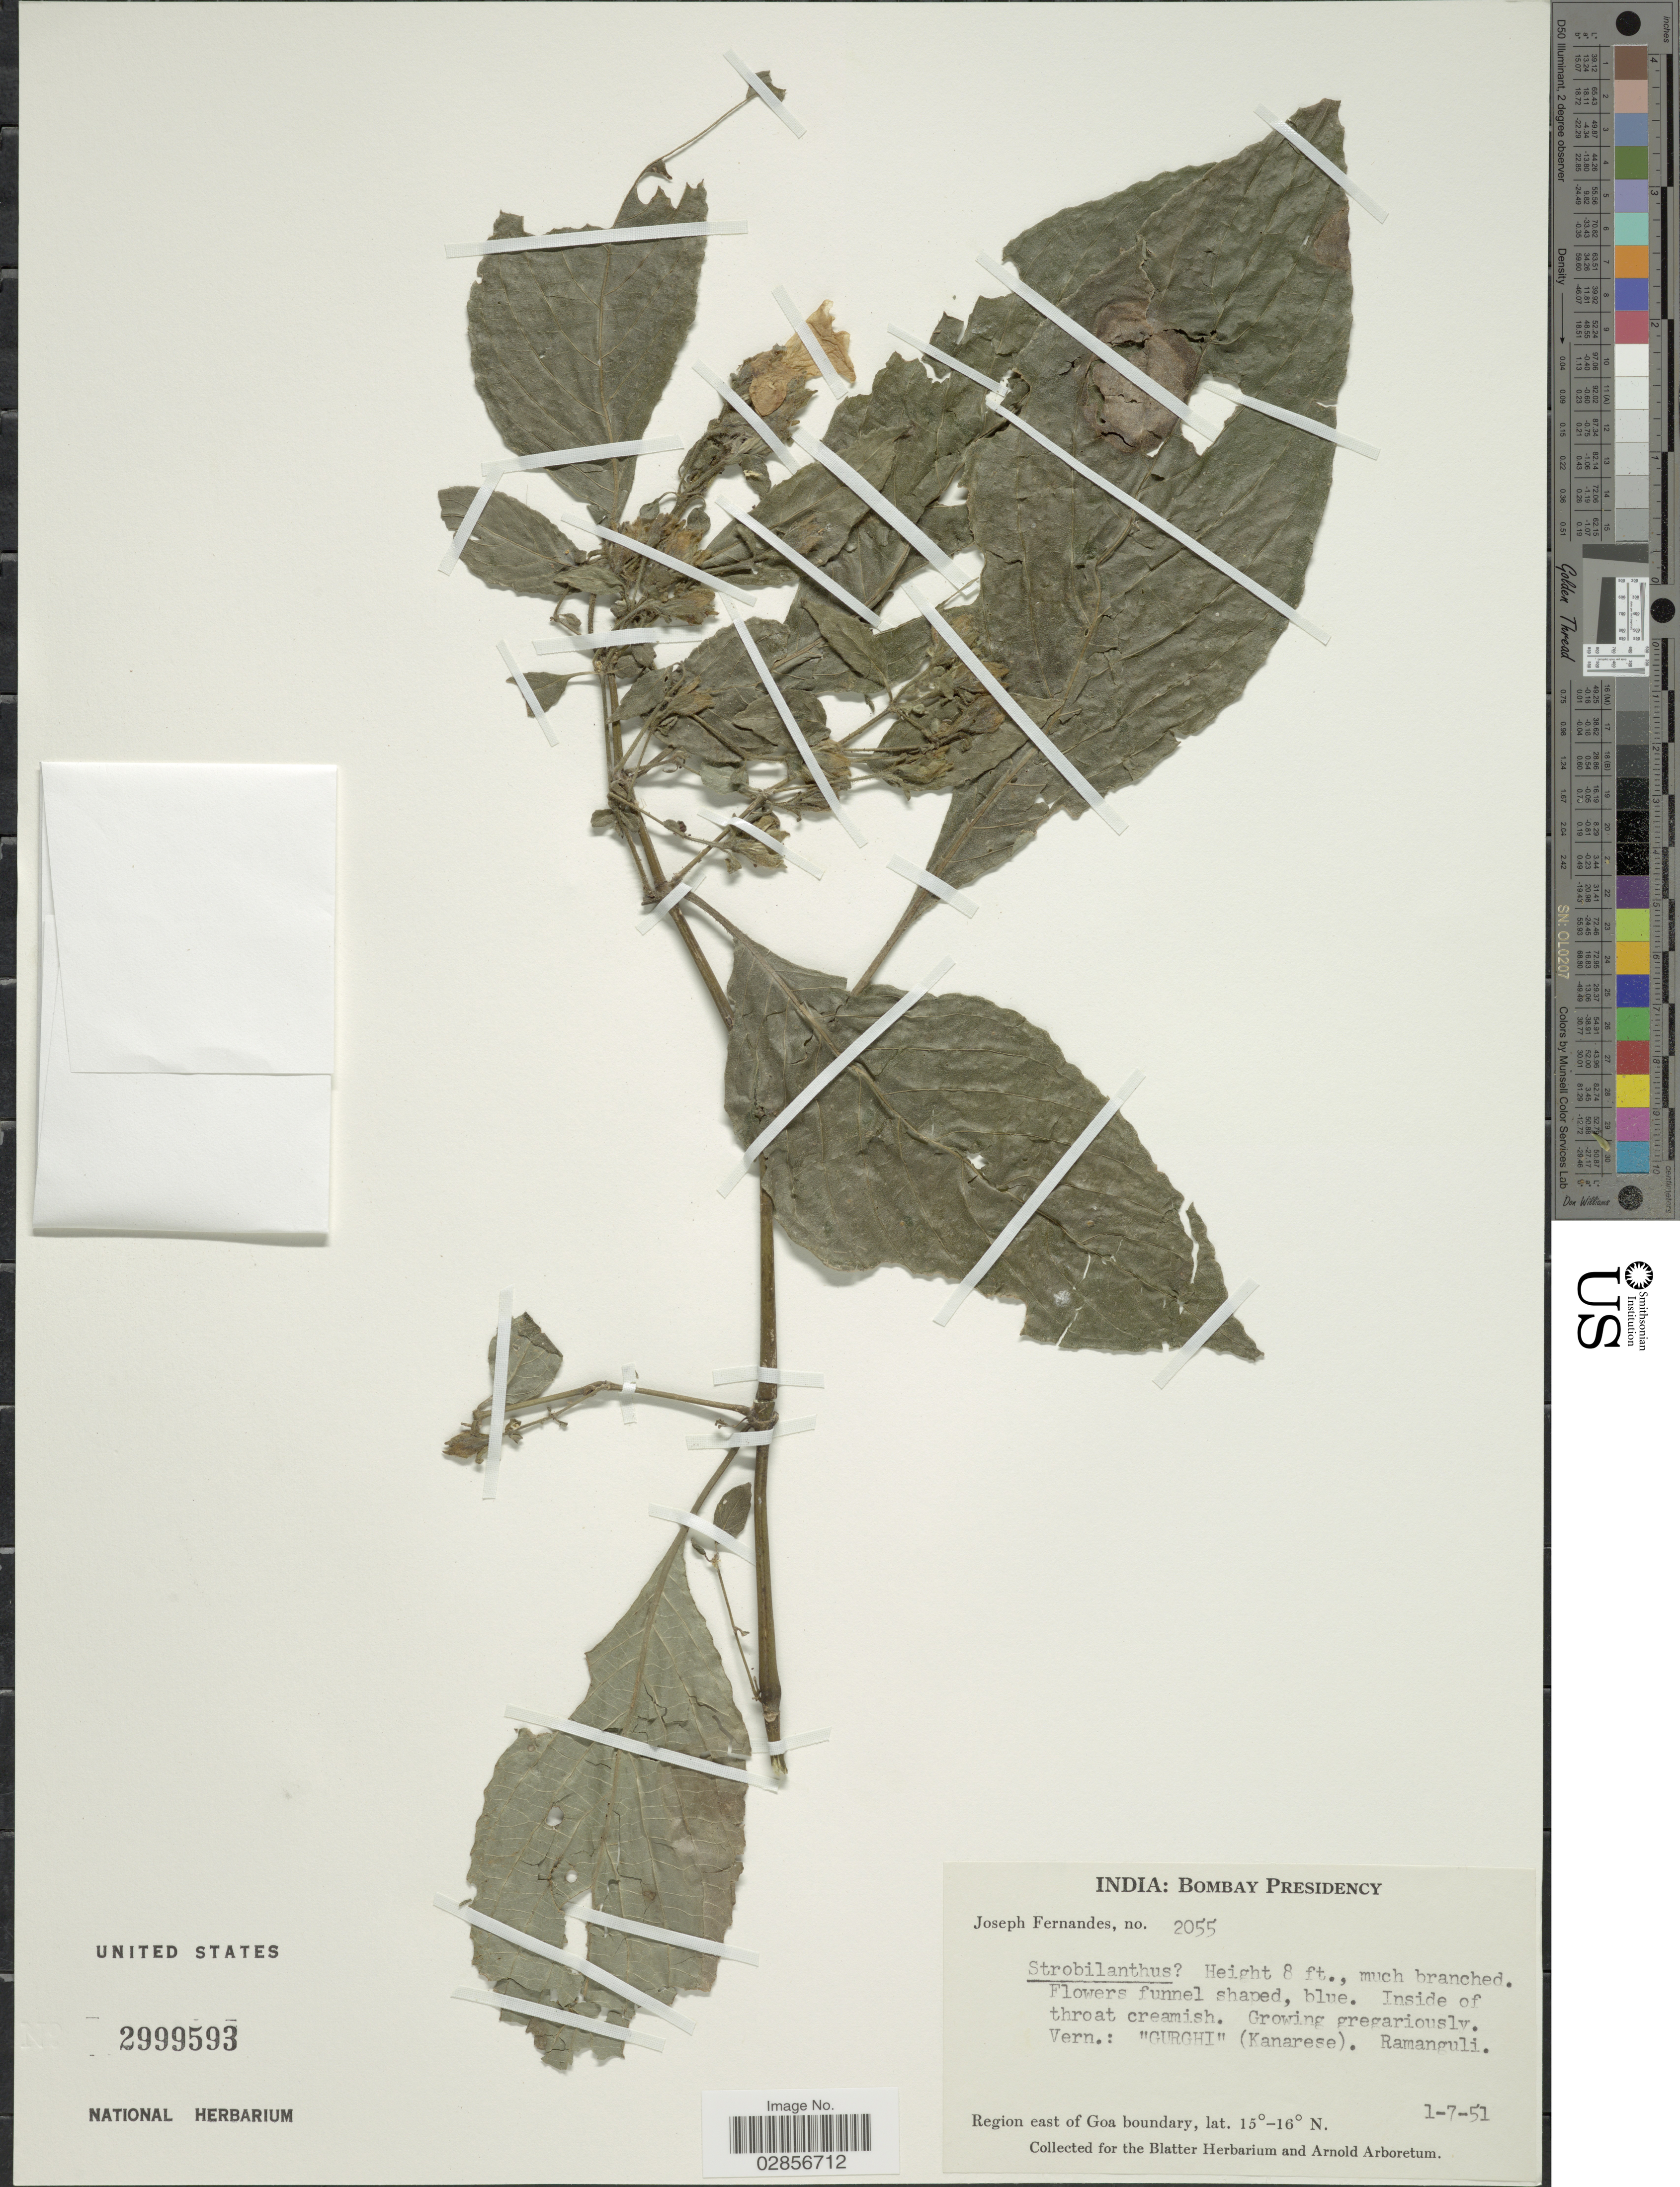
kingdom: Plantae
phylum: Tracheophyta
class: Magnoliopsida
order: Lamiales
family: Acanthaceae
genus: Strobilanthes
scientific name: Strobilanthes sp.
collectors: J. Fernandes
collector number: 2055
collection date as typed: Transcribed d/m/y: 1/7/51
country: India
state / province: Goa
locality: Bombay Presidency, Region east of Goa boundary.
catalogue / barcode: US 2999593